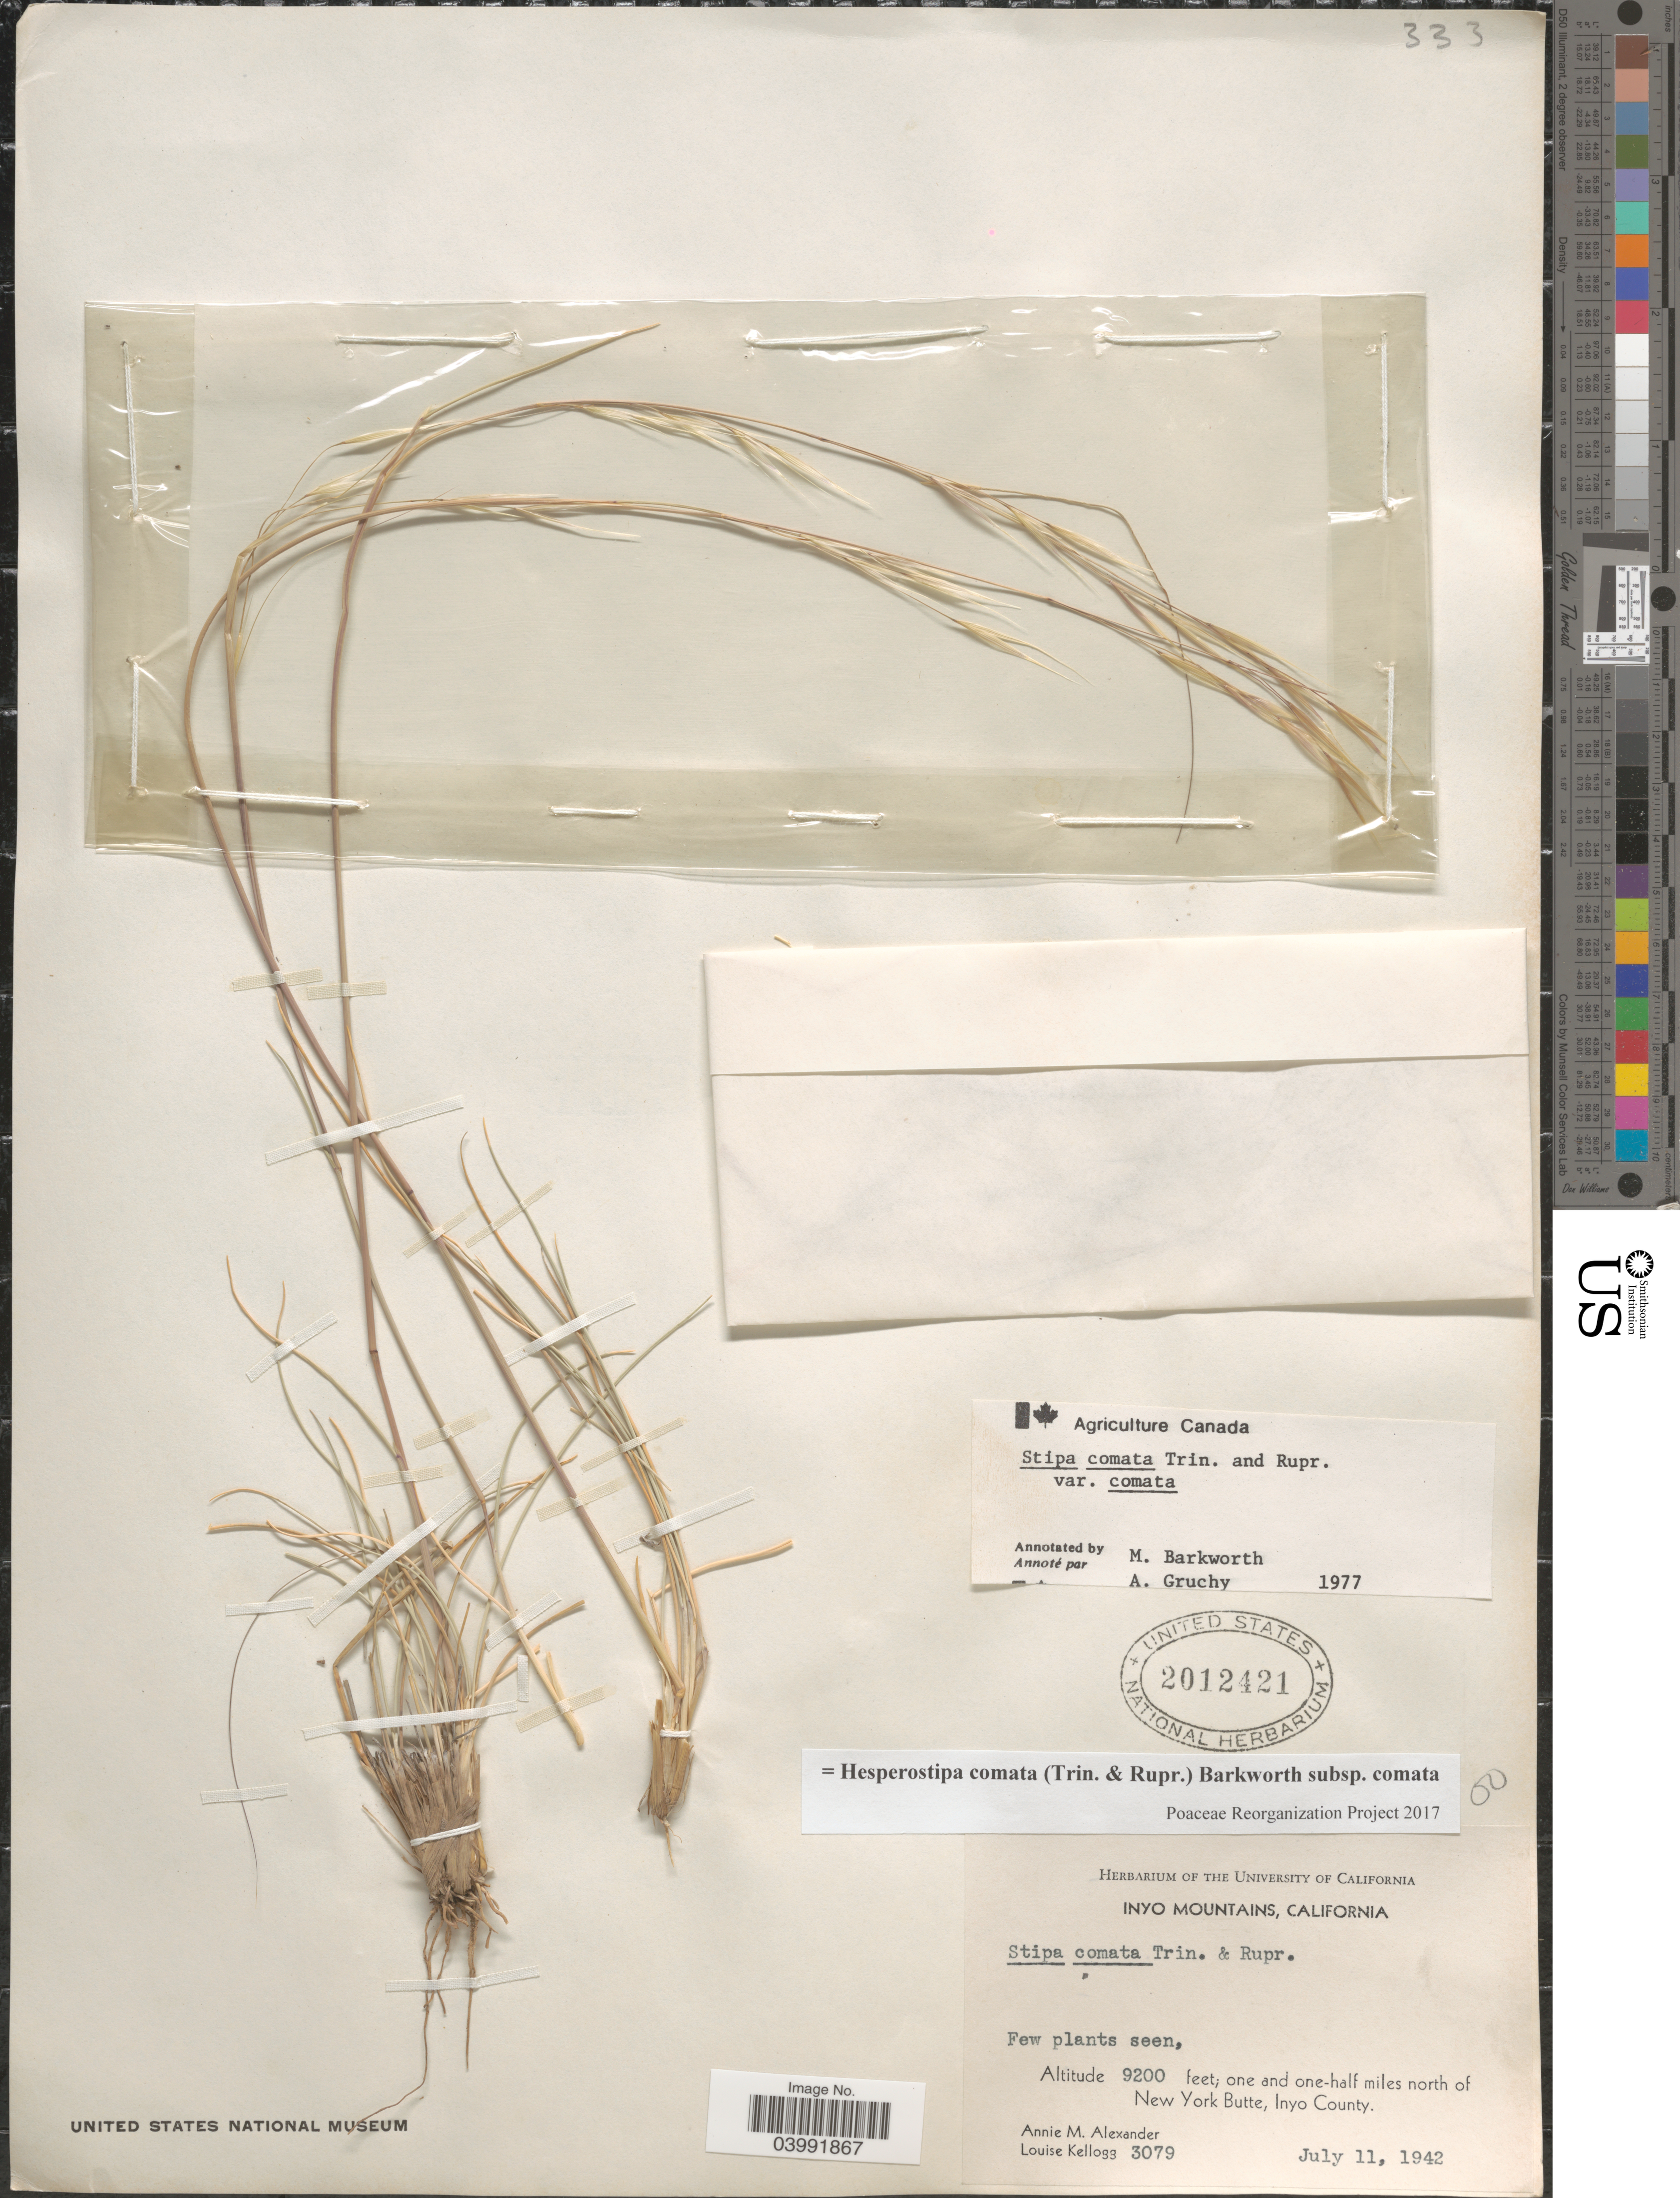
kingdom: Plantae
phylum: Tracheophyta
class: Liliopsida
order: Poales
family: Poaceae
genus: Hesperostipa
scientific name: Hesperostipa comata subsp. comata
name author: (Trin. & Rupr.) Barkworth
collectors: A. M. Alexander & L. Kellogg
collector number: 3079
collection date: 1942-07-11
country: United States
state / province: California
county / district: Inyo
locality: Inyo Mountains. One and one-half miles north of New York Butte, Inyo County.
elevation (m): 2804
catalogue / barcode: US 2012421